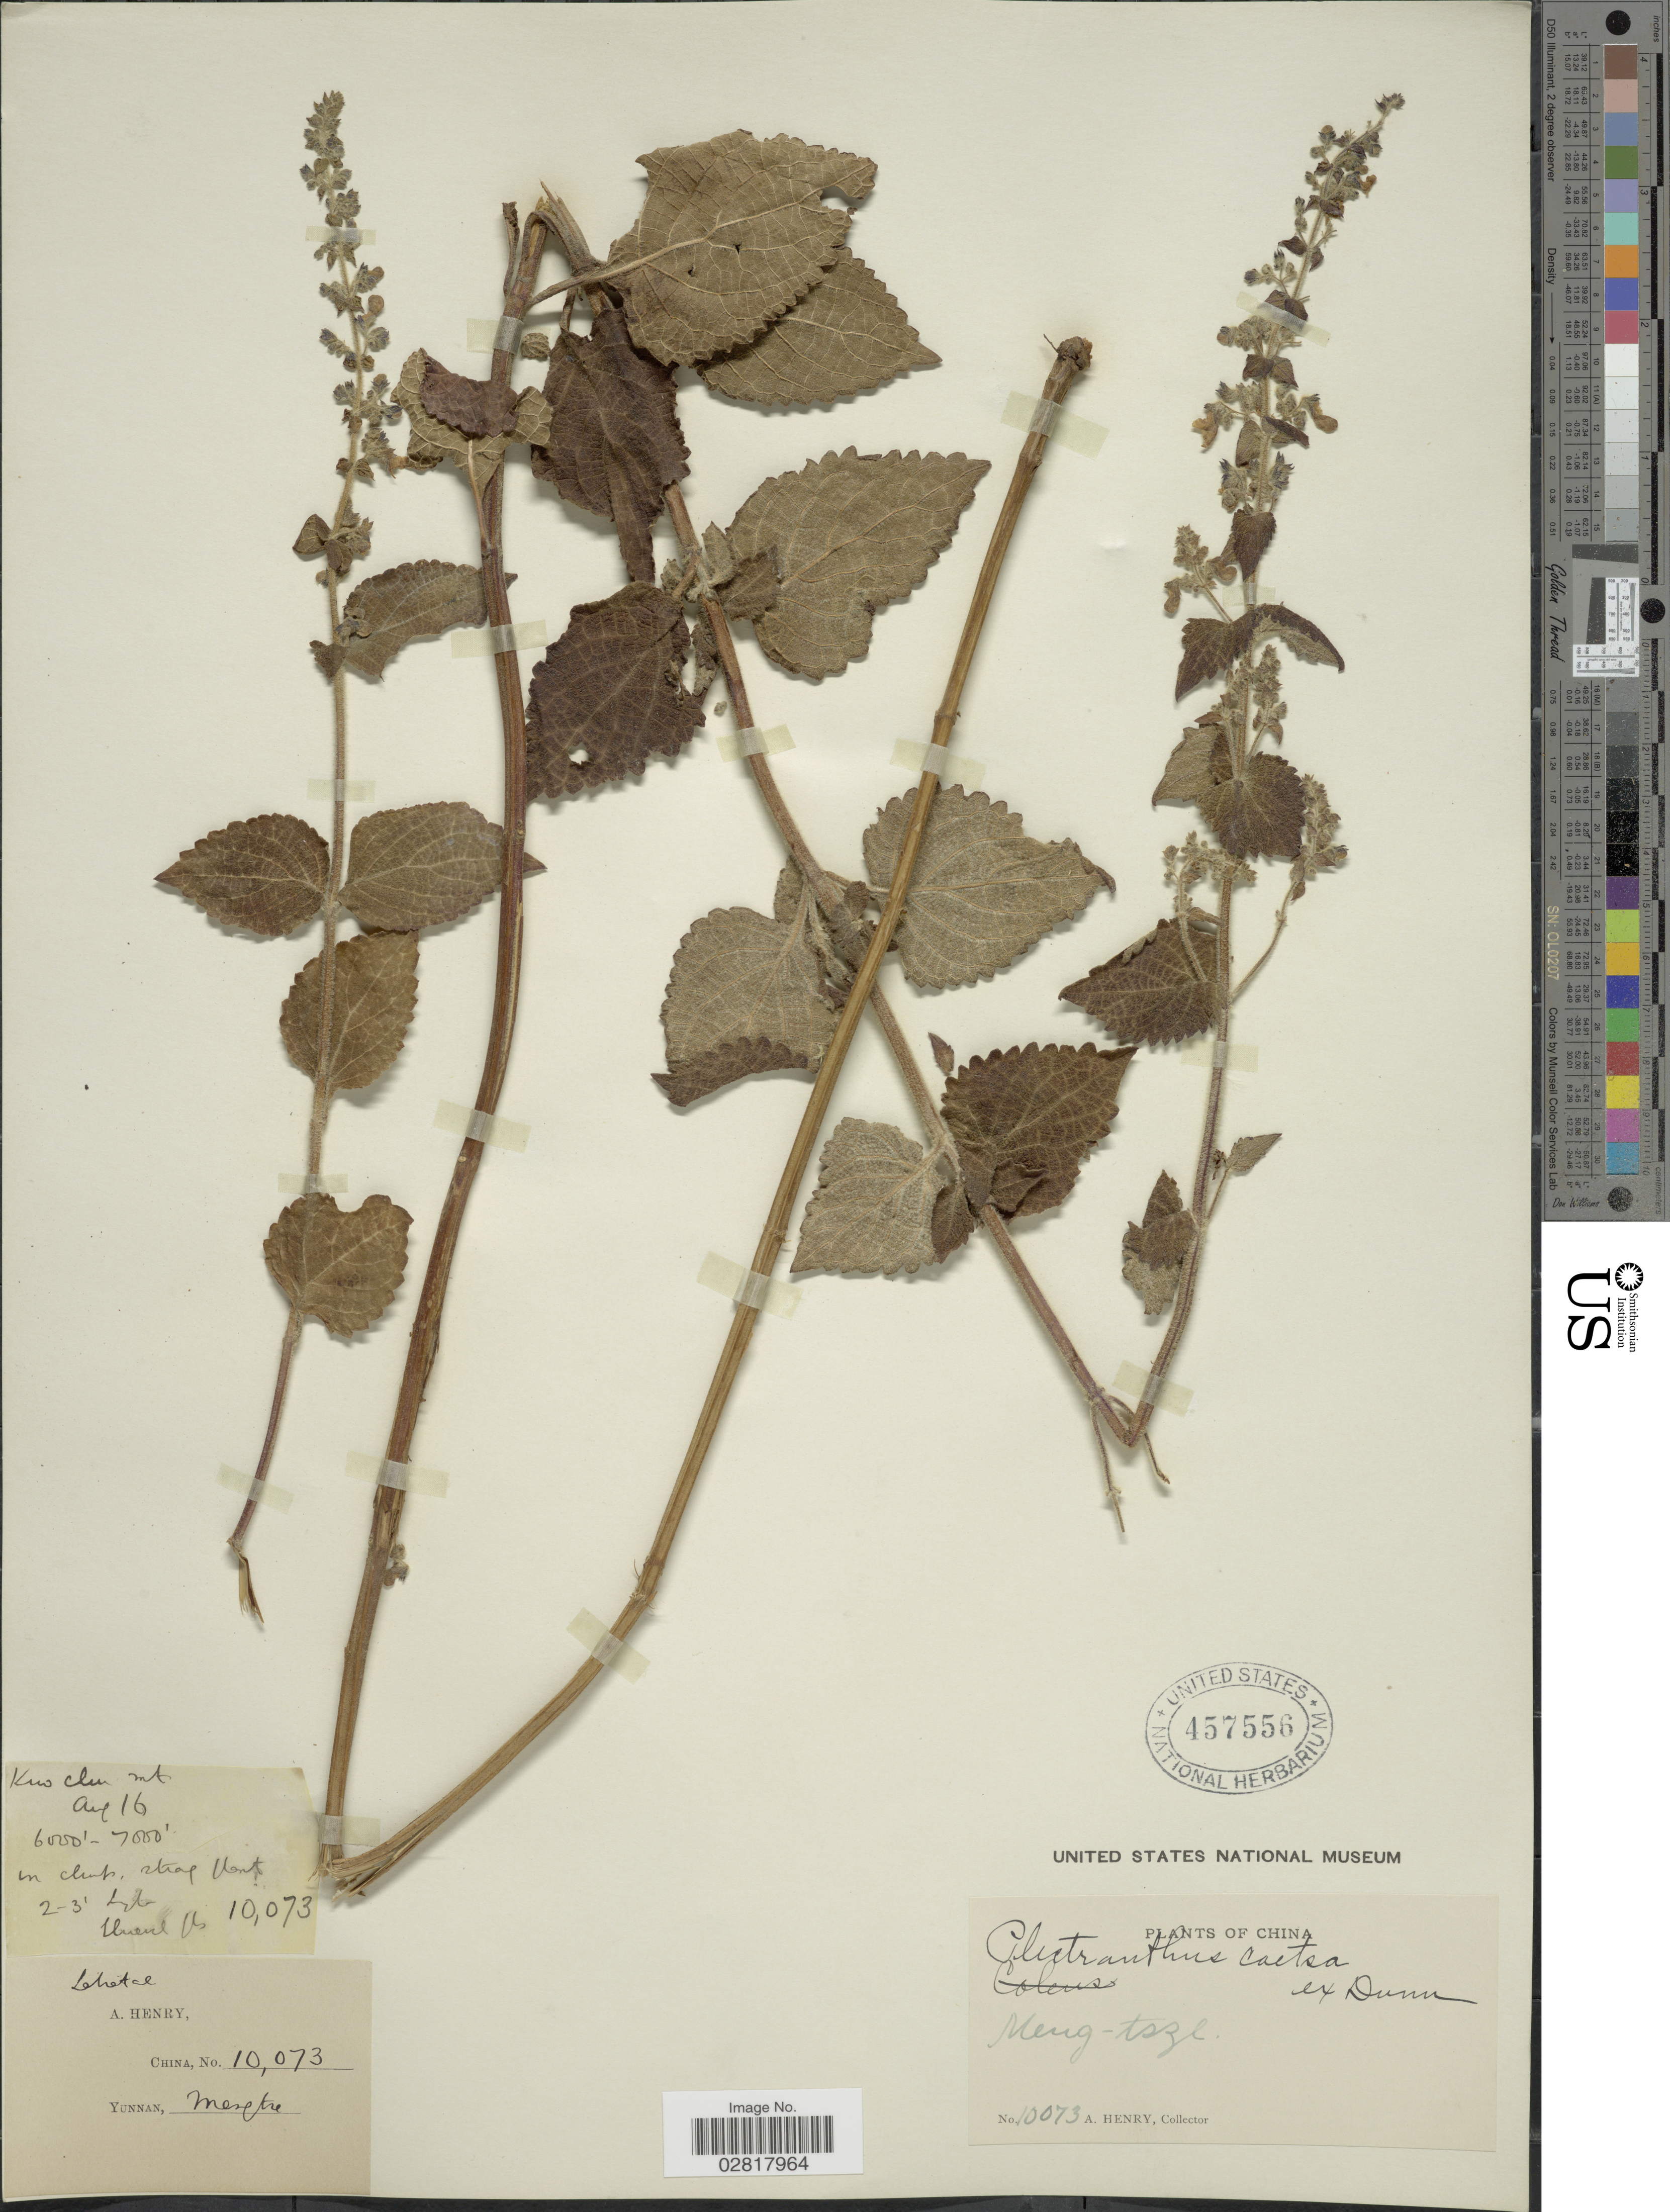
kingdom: Plantae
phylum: Tracheophyta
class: Magnoliopsida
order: Lamiales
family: Lamiaceae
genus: Plectranthus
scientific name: Plectranthus coetsa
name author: Buch.-Ham. ex D. Don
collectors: A. Henry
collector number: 10073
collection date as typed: Transcribed d/m/y: /8/16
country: China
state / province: Yunnan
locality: Meng-tsze. Kuo chin mt.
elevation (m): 1829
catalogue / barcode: US 457556